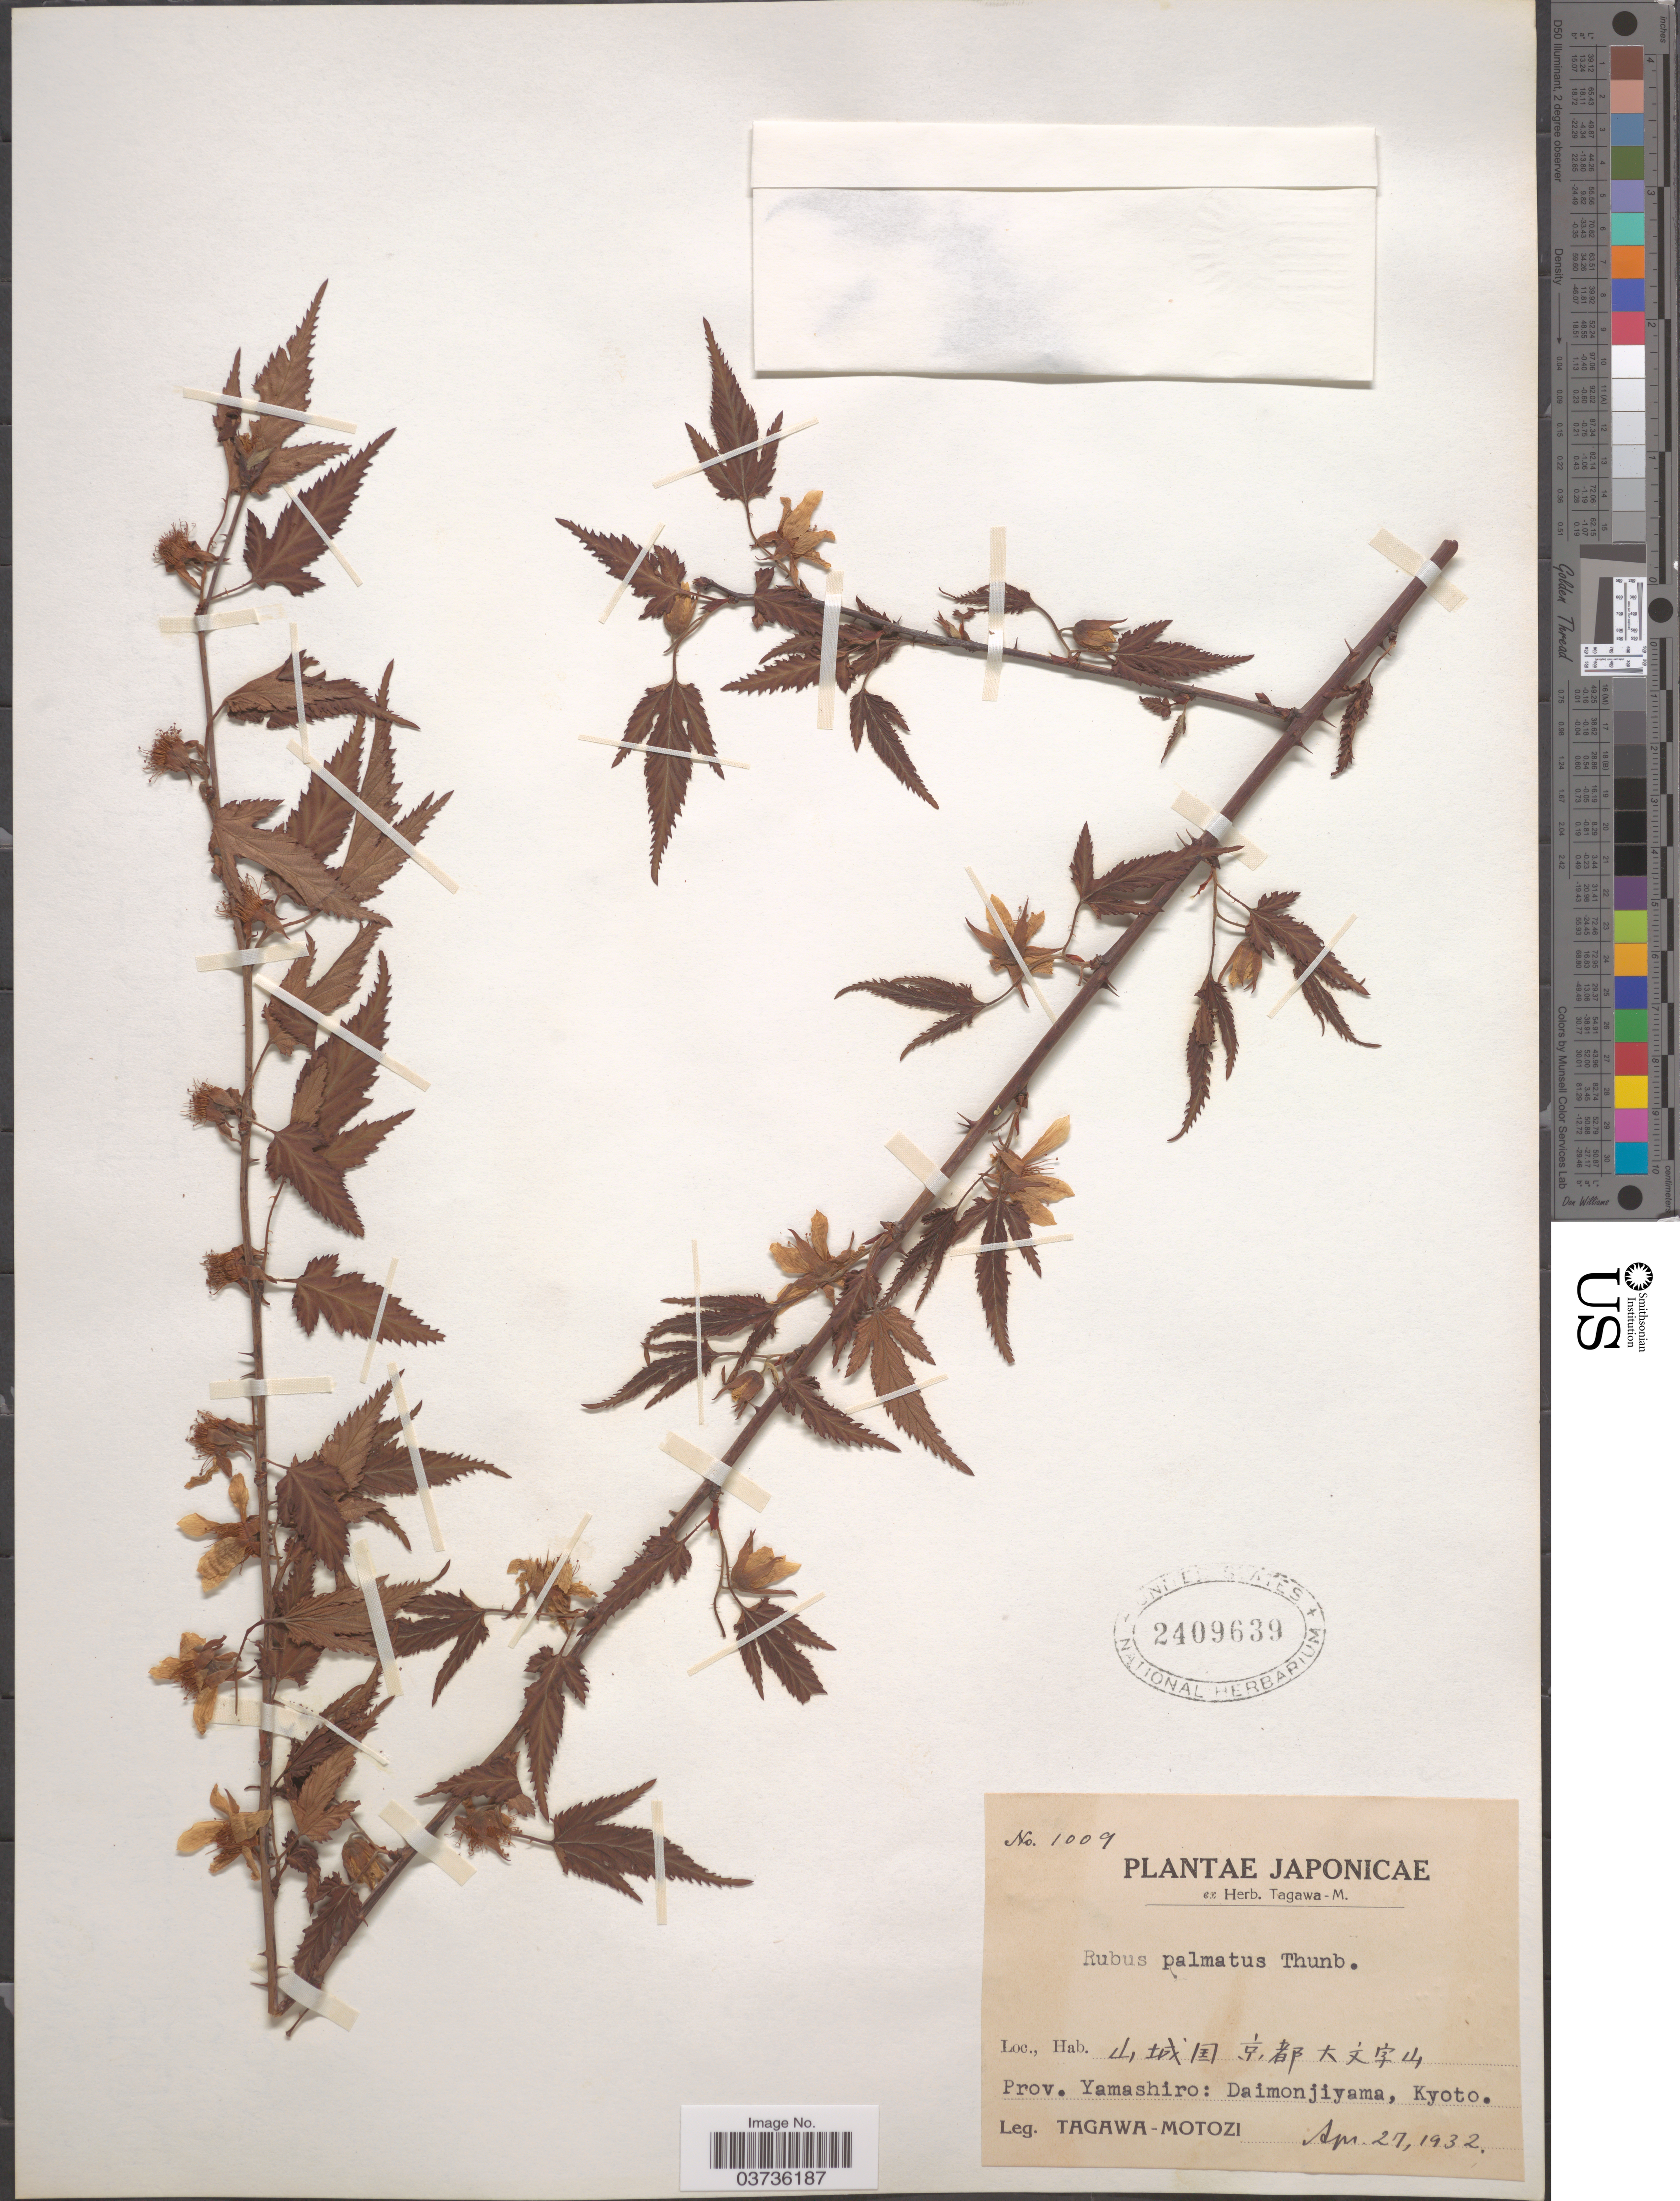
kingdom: Plantae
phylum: Tracheophyta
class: Magnoliopsida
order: Rosales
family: Rosaceae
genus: Rubus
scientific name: Rubus palmatus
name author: Thunb.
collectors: M. Tagawa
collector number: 1009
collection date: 1932-04-27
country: Japan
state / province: Kyoto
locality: Prov. Yamashiro: Daimonjiyama, Kyoto.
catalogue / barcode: US 2409639